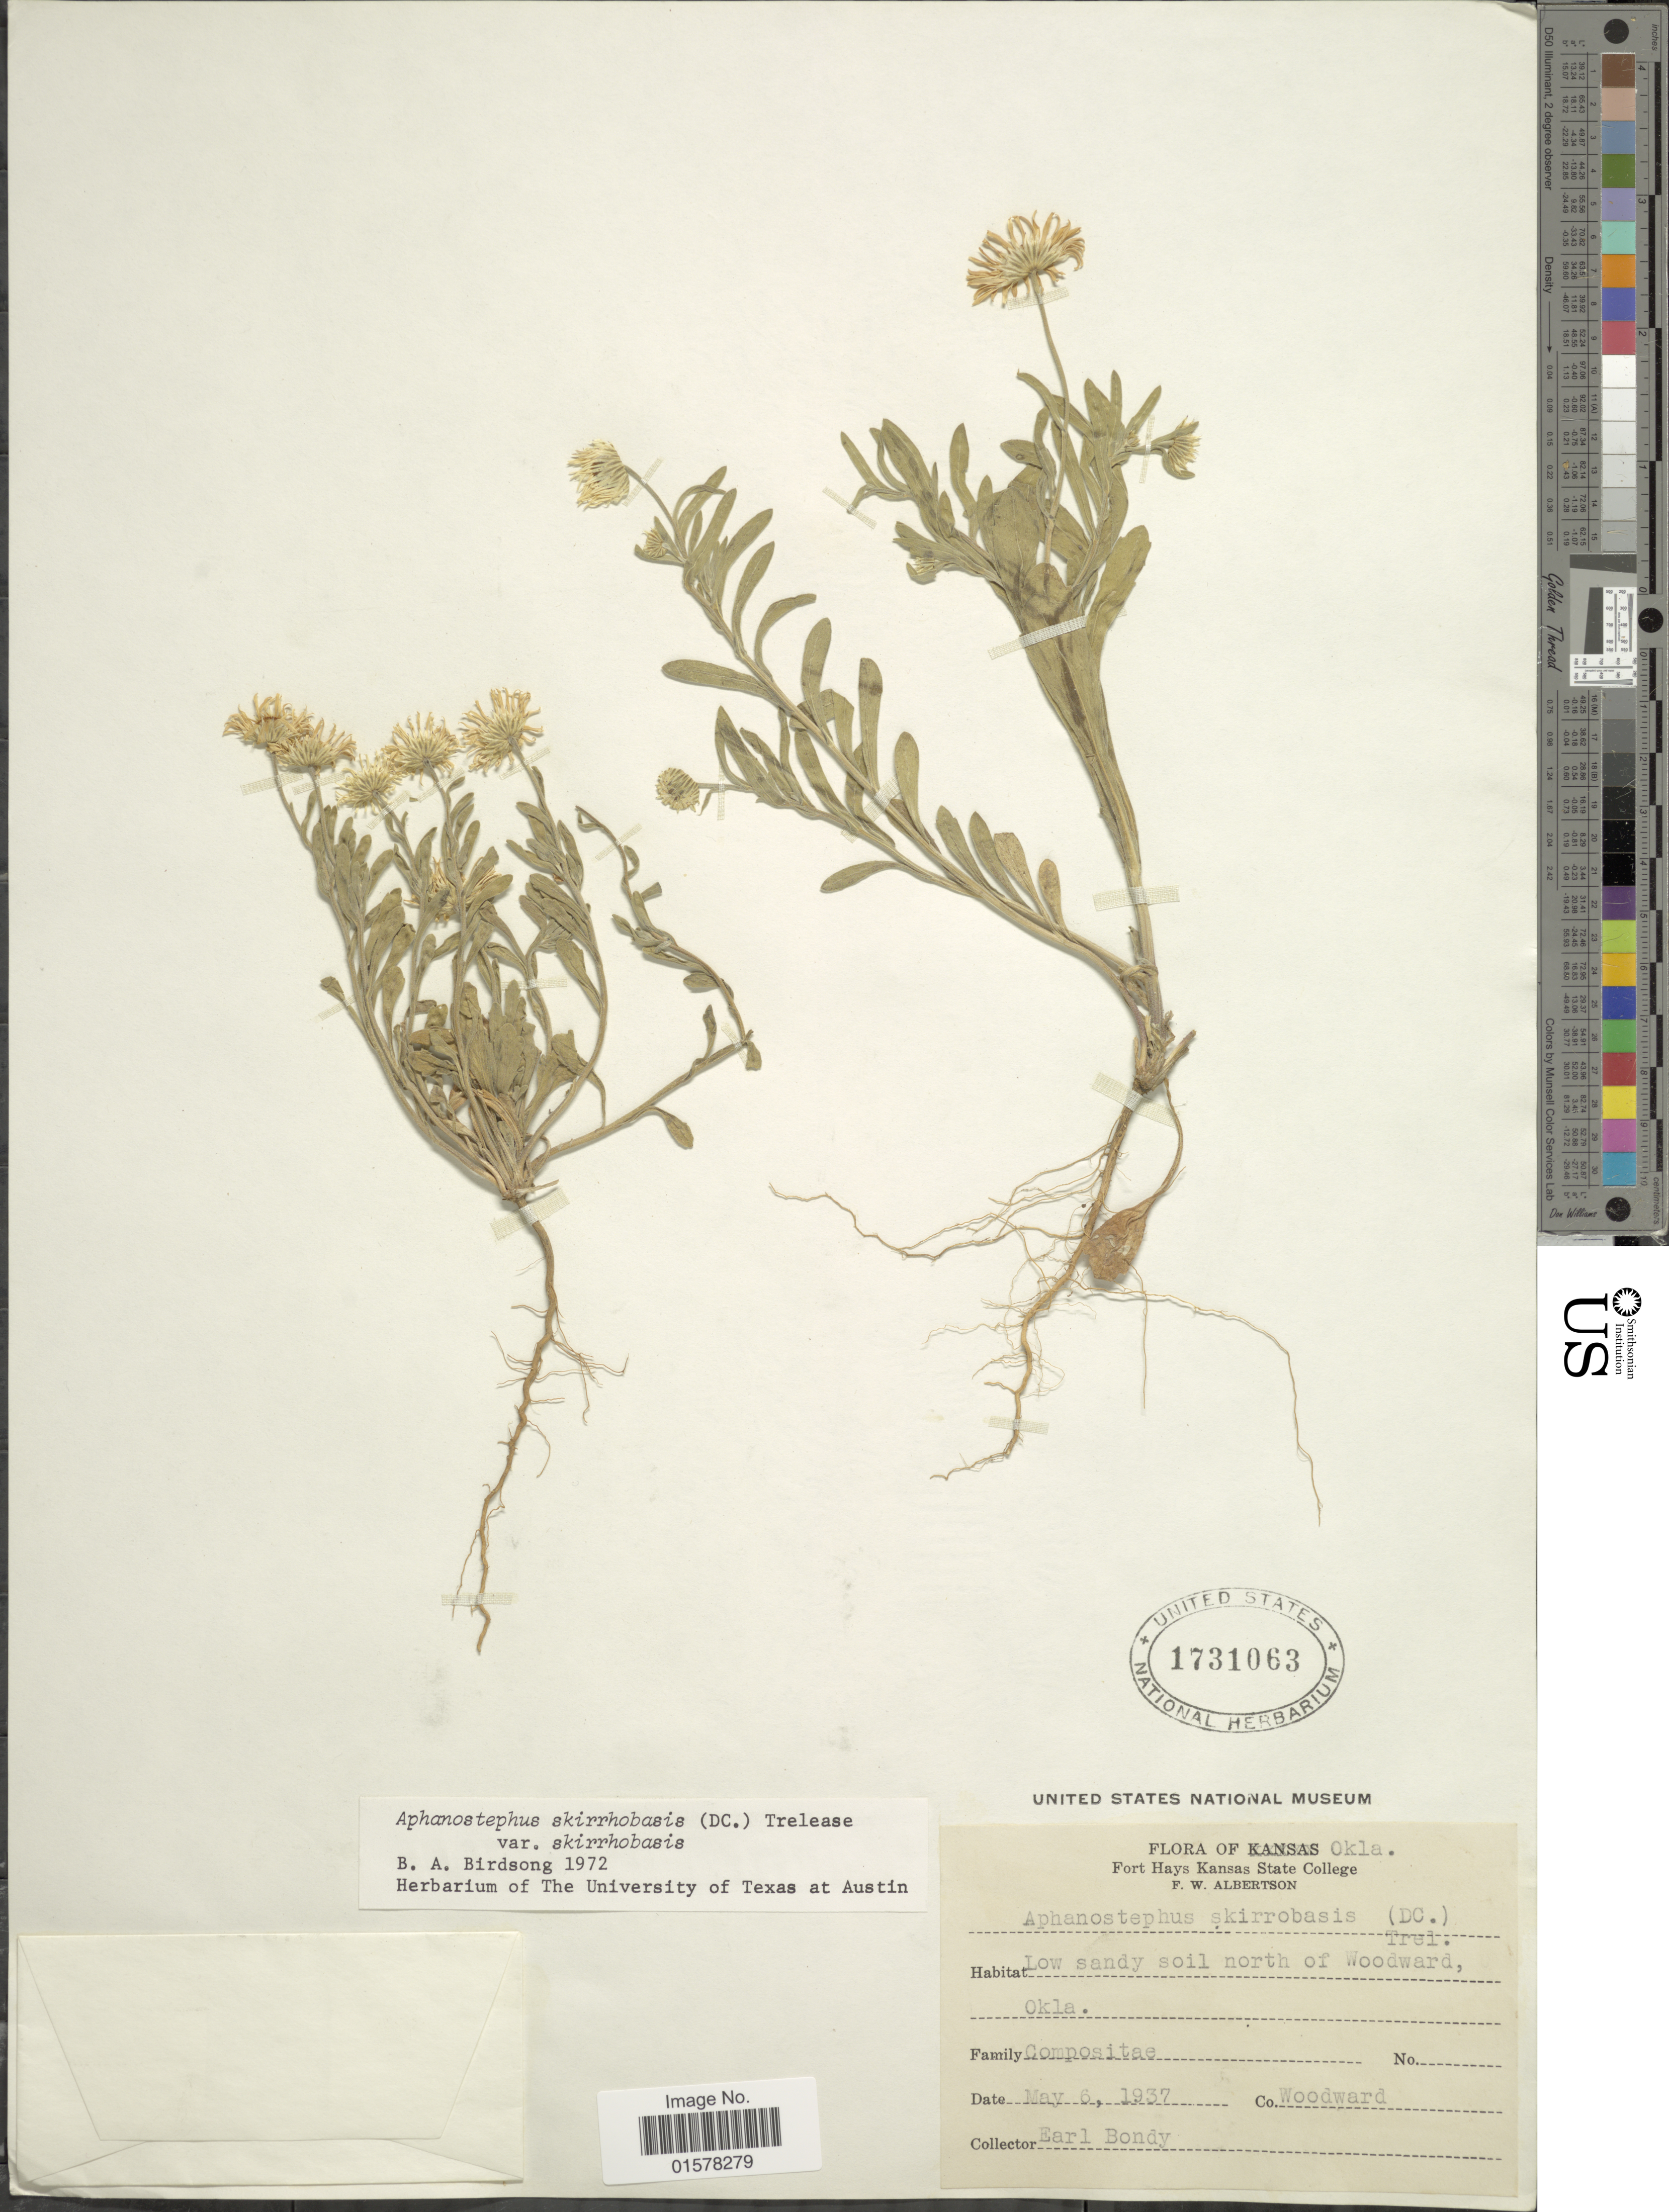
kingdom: Plantae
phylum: Tracheophyta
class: Magnoliopsida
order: Asterales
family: Asteraceae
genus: Aphanostephus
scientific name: Aphanostephus skirrhobasis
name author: (DC.) Trel. ex Coville & Branner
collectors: E. Bondy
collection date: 1937-05-06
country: United States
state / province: Oklahoma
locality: Okla. Low sandy soil north of Woodward,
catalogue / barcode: US 1731063